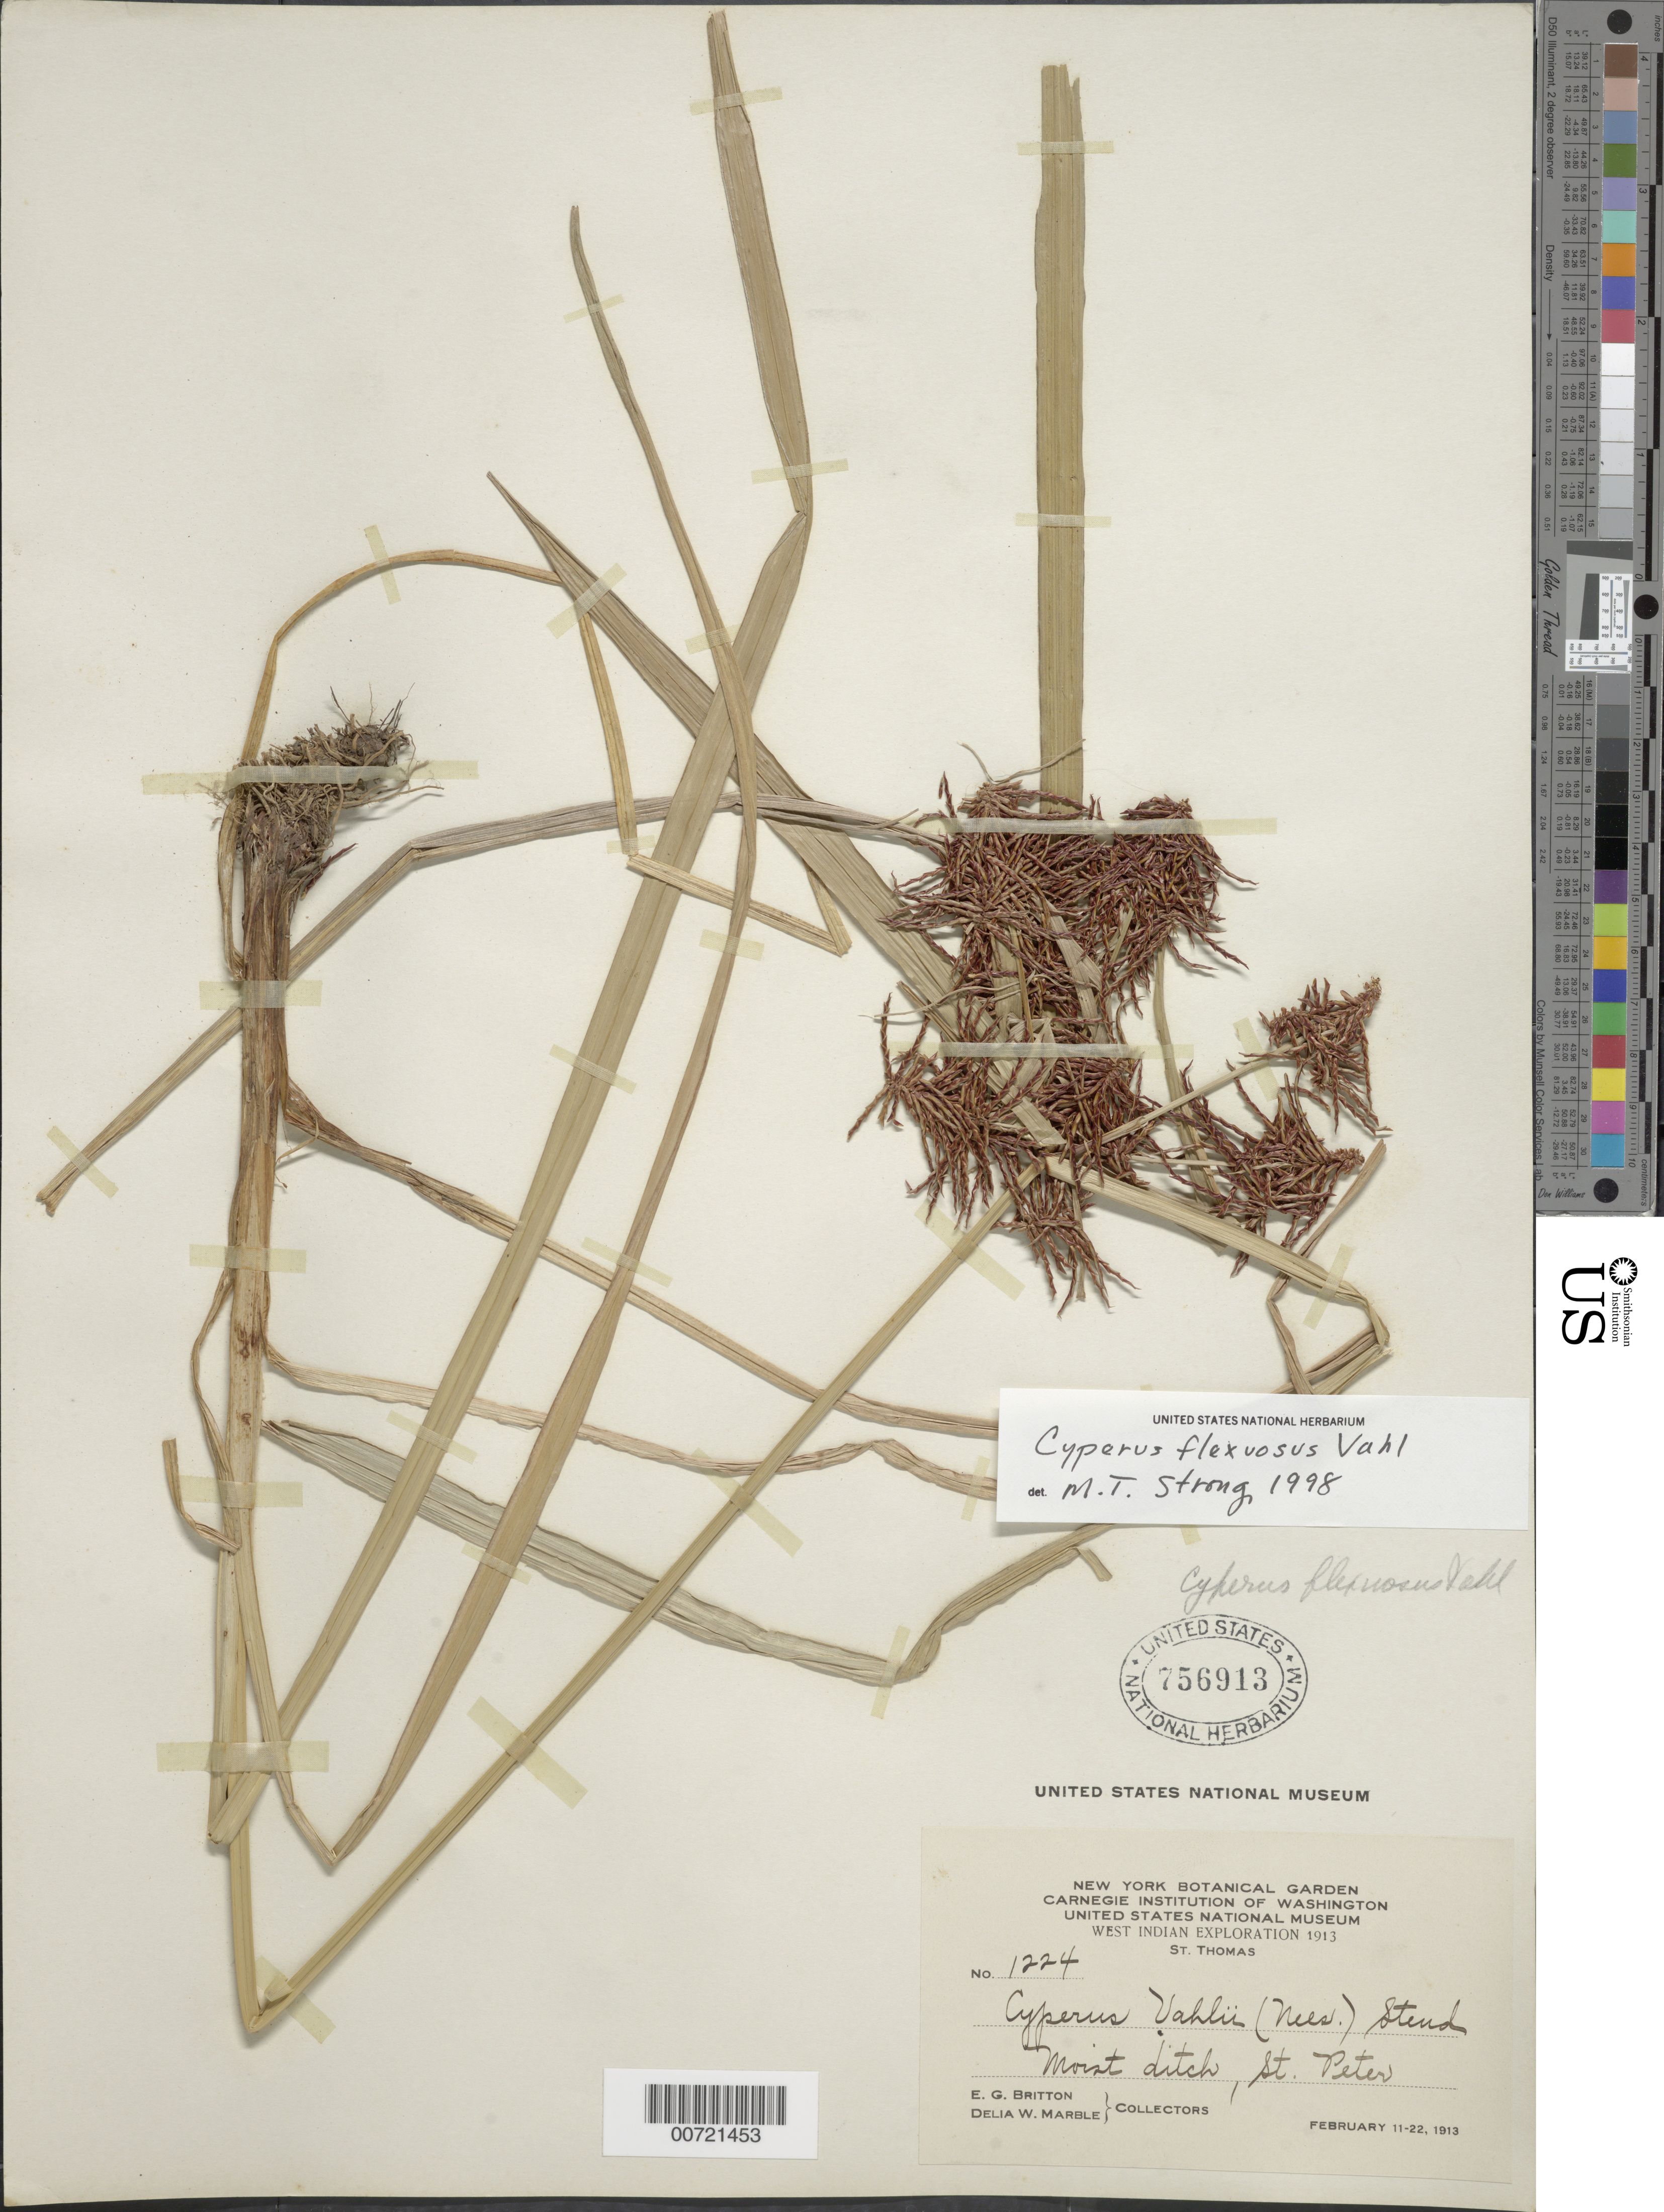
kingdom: Plantae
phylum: Tracheophyta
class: Liliopsida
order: Poales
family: Cyperaceae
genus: Cyperus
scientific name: Cyperus ferax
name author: Rich.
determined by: Strong, Mark T., (BOT), Smithsonian Institution - National Museum of Natural History (UNITED STATES)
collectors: E. G. Britton & D. W. Marble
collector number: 1224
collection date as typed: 11 Feb 1913 to 22 Feb 1913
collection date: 1913-02-11/1913-02-22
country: U.S. Virgin Islands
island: St. Thomas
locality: St. Thomas; St. Peter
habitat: Moist ditch.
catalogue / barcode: US 756913